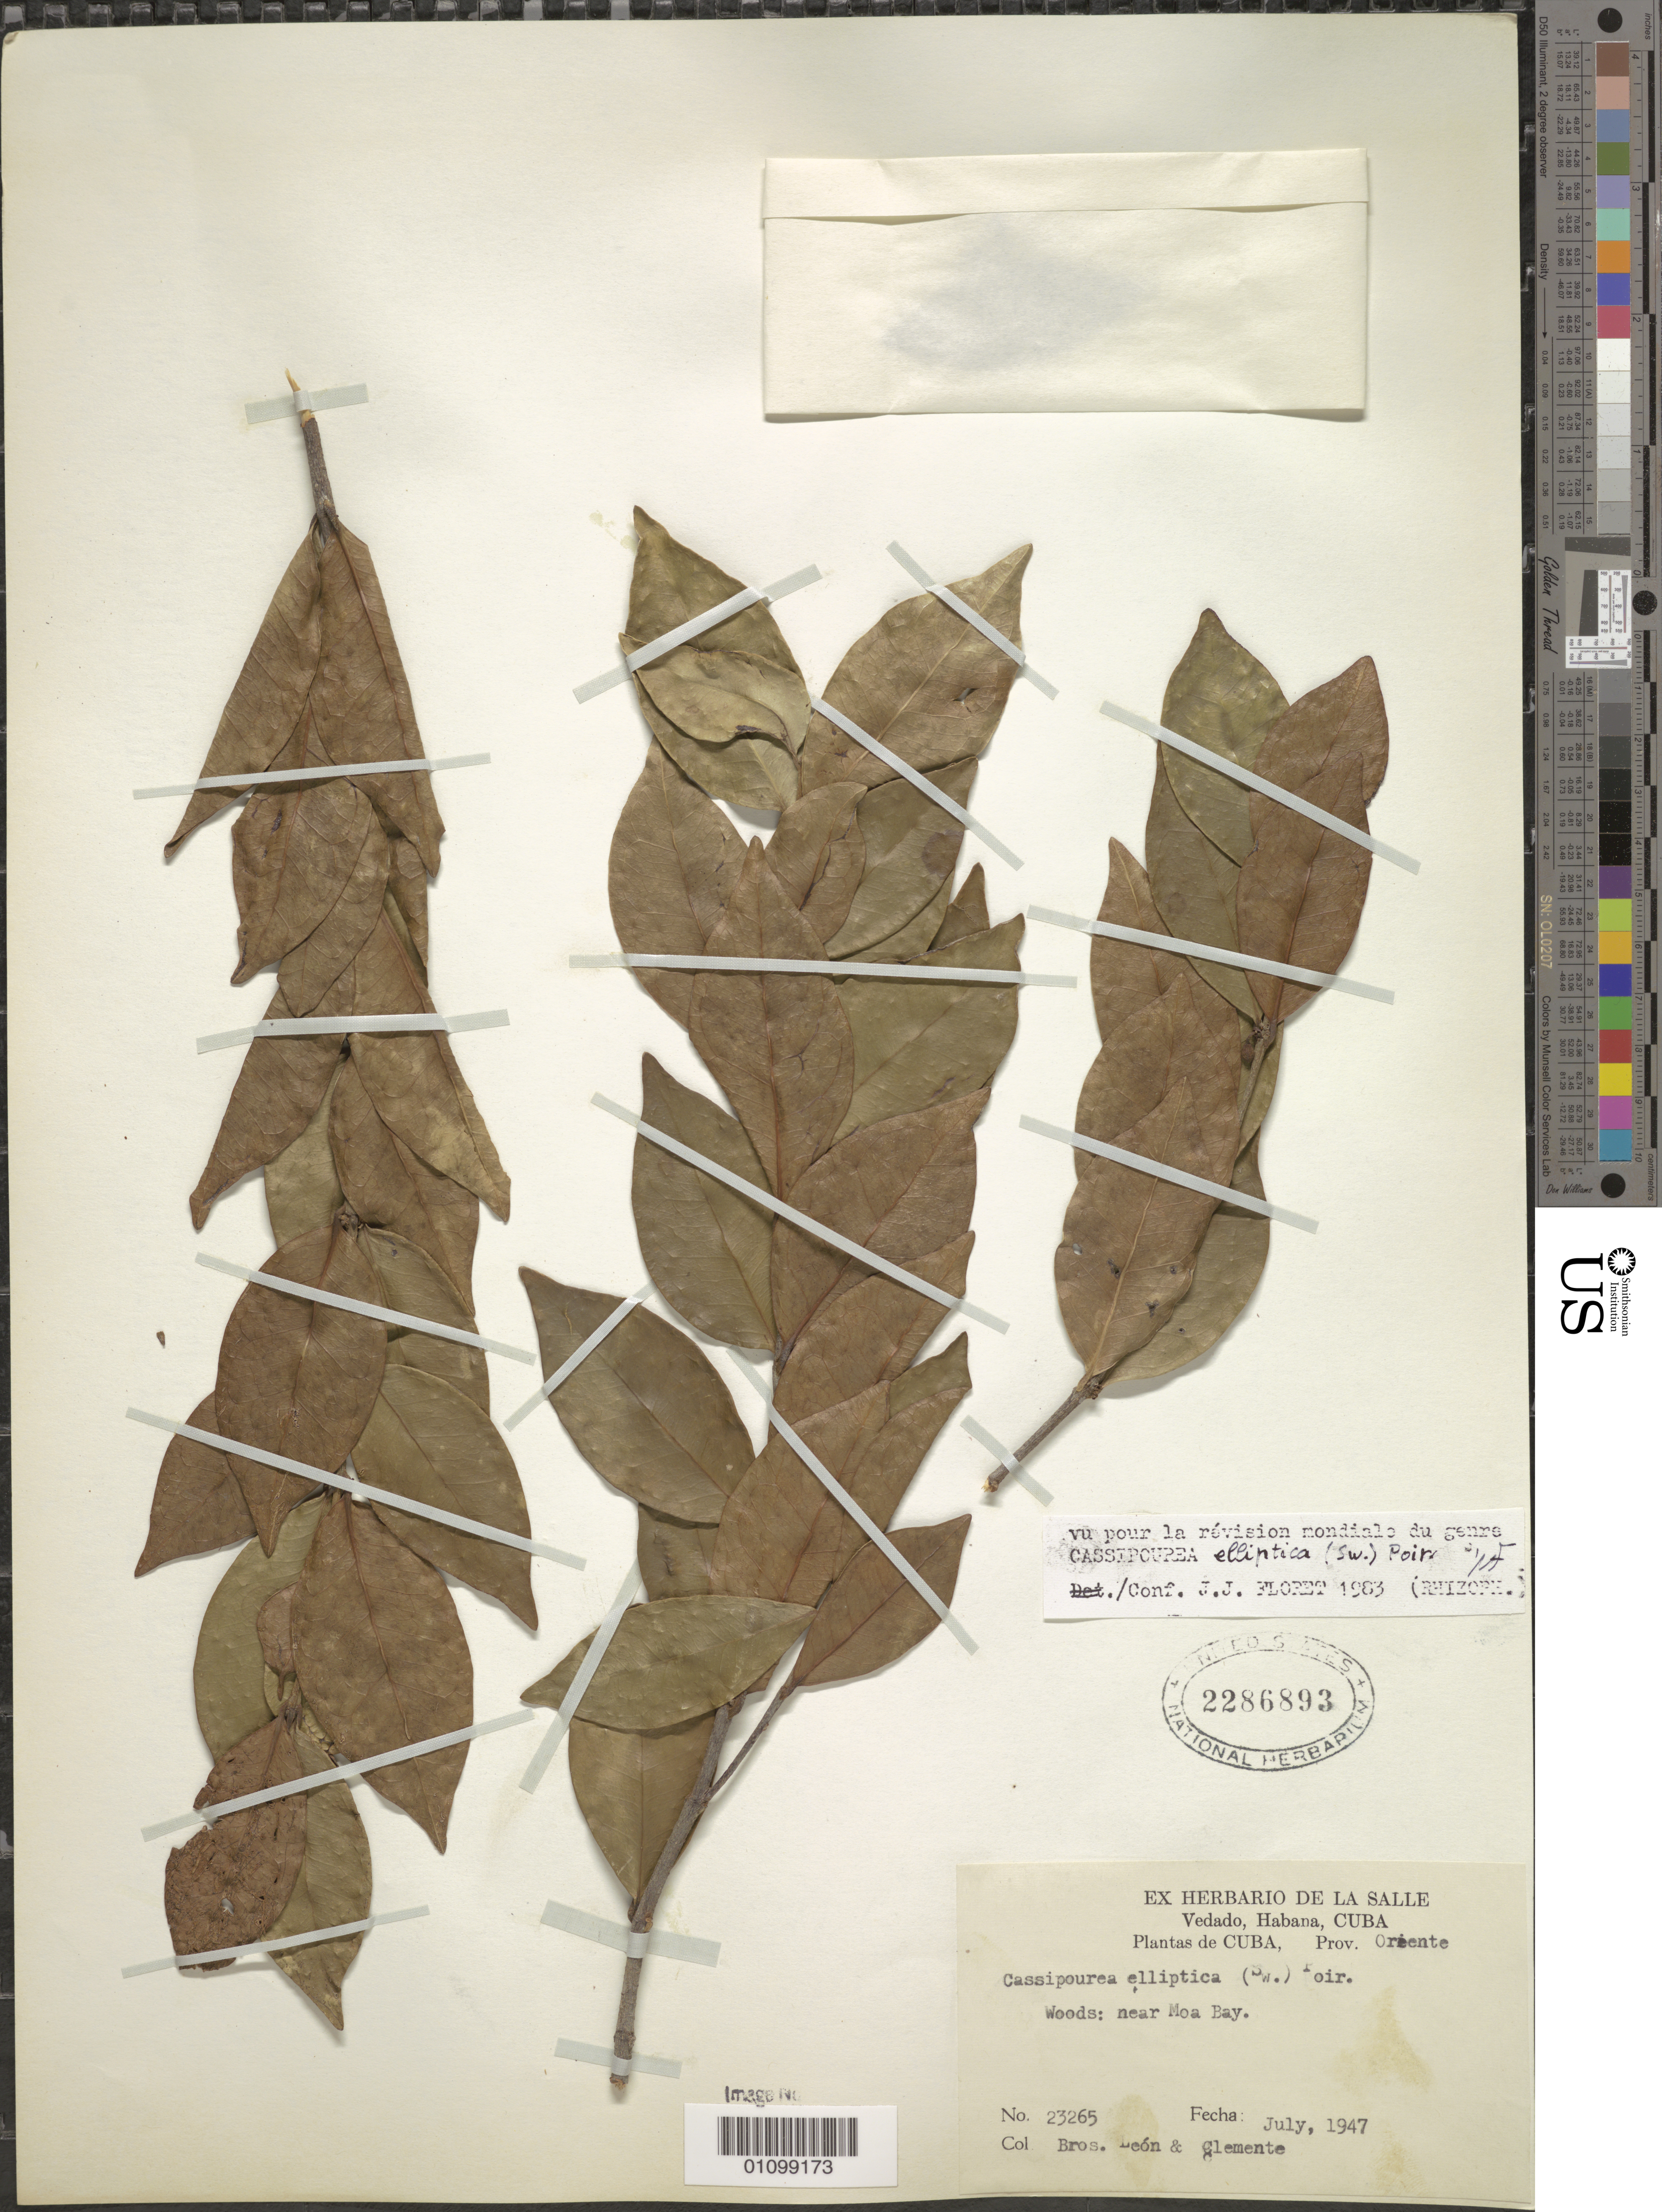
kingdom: Plantae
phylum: Tracheophyta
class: Magnoliopsida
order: Malpighiales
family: Rhizophoraceae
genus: Cassipourea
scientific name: Cassipourea elliptica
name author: (Sw.) Poir.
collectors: Bro. León & Bro. Clemente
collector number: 23265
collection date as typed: Jul 1947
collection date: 1947-07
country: Cuba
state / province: Holguín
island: Cuba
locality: Woods near Moa Bay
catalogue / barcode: US 2286893